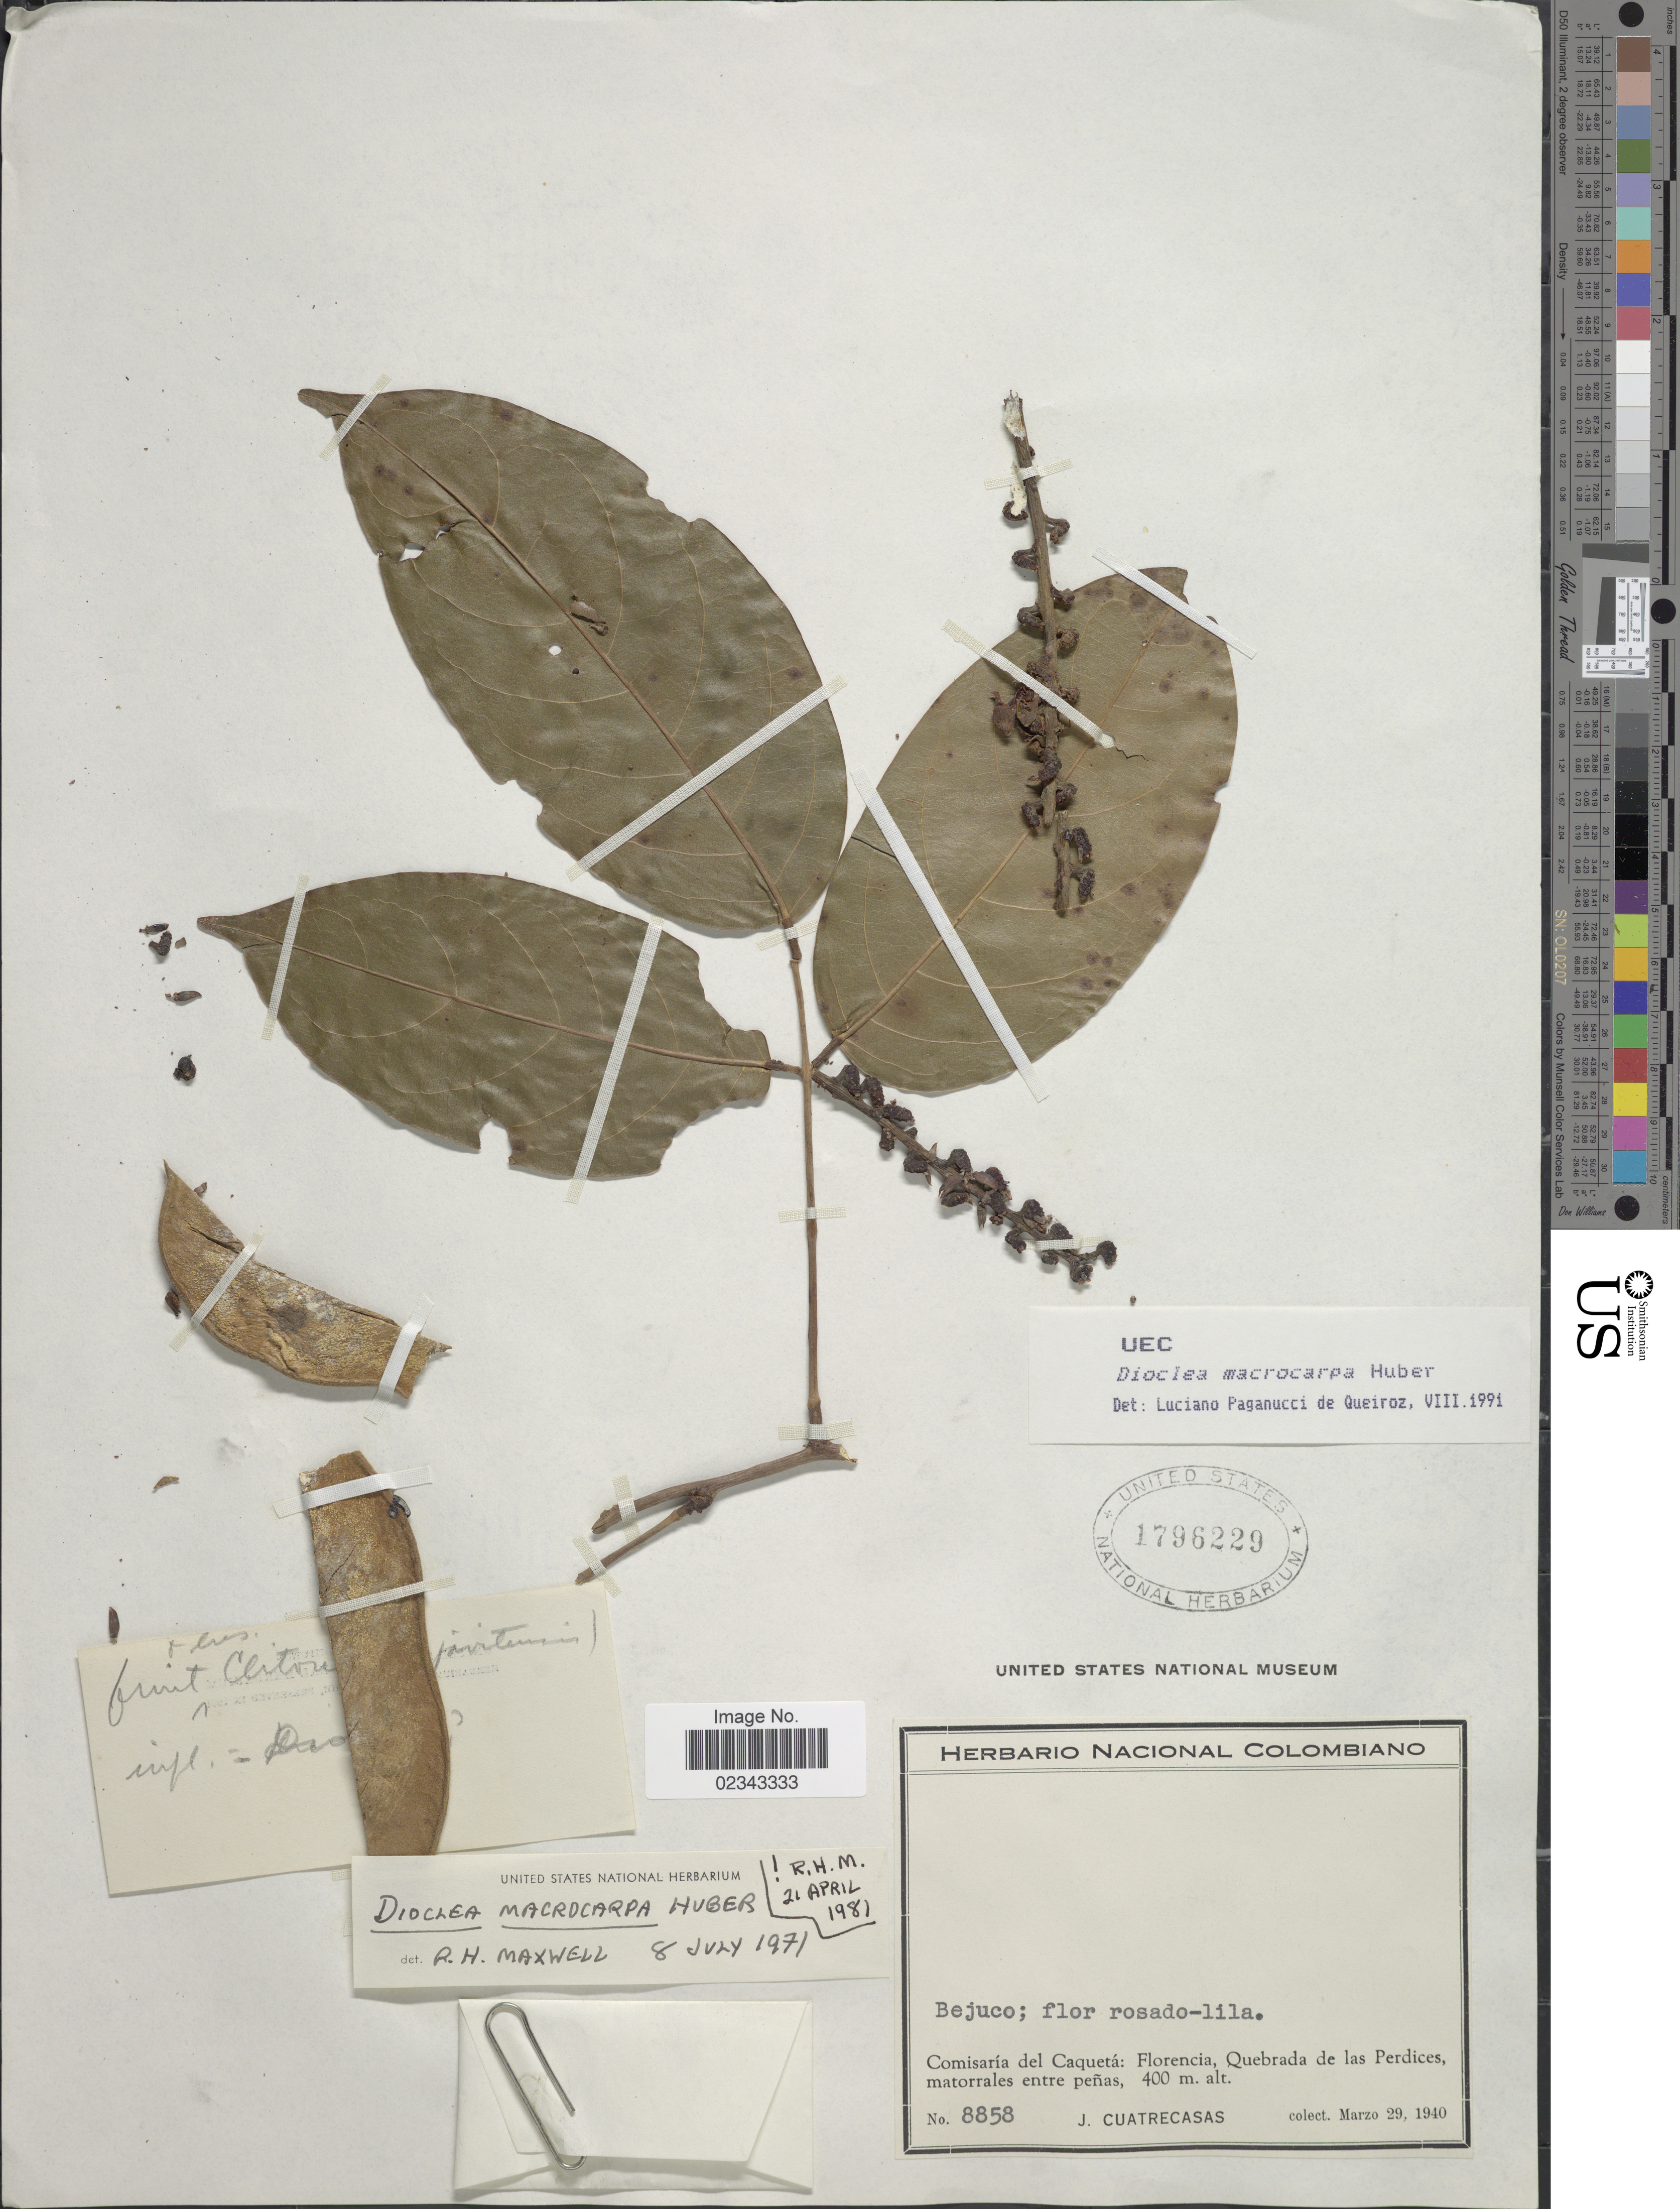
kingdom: Plantae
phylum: Tracheophyta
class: Magnoliopsida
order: Fabales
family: Fabaceae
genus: Macropsychanthus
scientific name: Macropsychanthus macrocarpus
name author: (Huber) L.P. Queiroz & Snak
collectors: J. Cuatrecasas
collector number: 8858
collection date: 1940-03-29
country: Colombia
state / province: Caquetá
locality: Bejuco; Comisaría del Caquetá: Florencia, Quebrada de las Perdices, amtorrales entre peñas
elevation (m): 400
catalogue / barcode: US 1796229